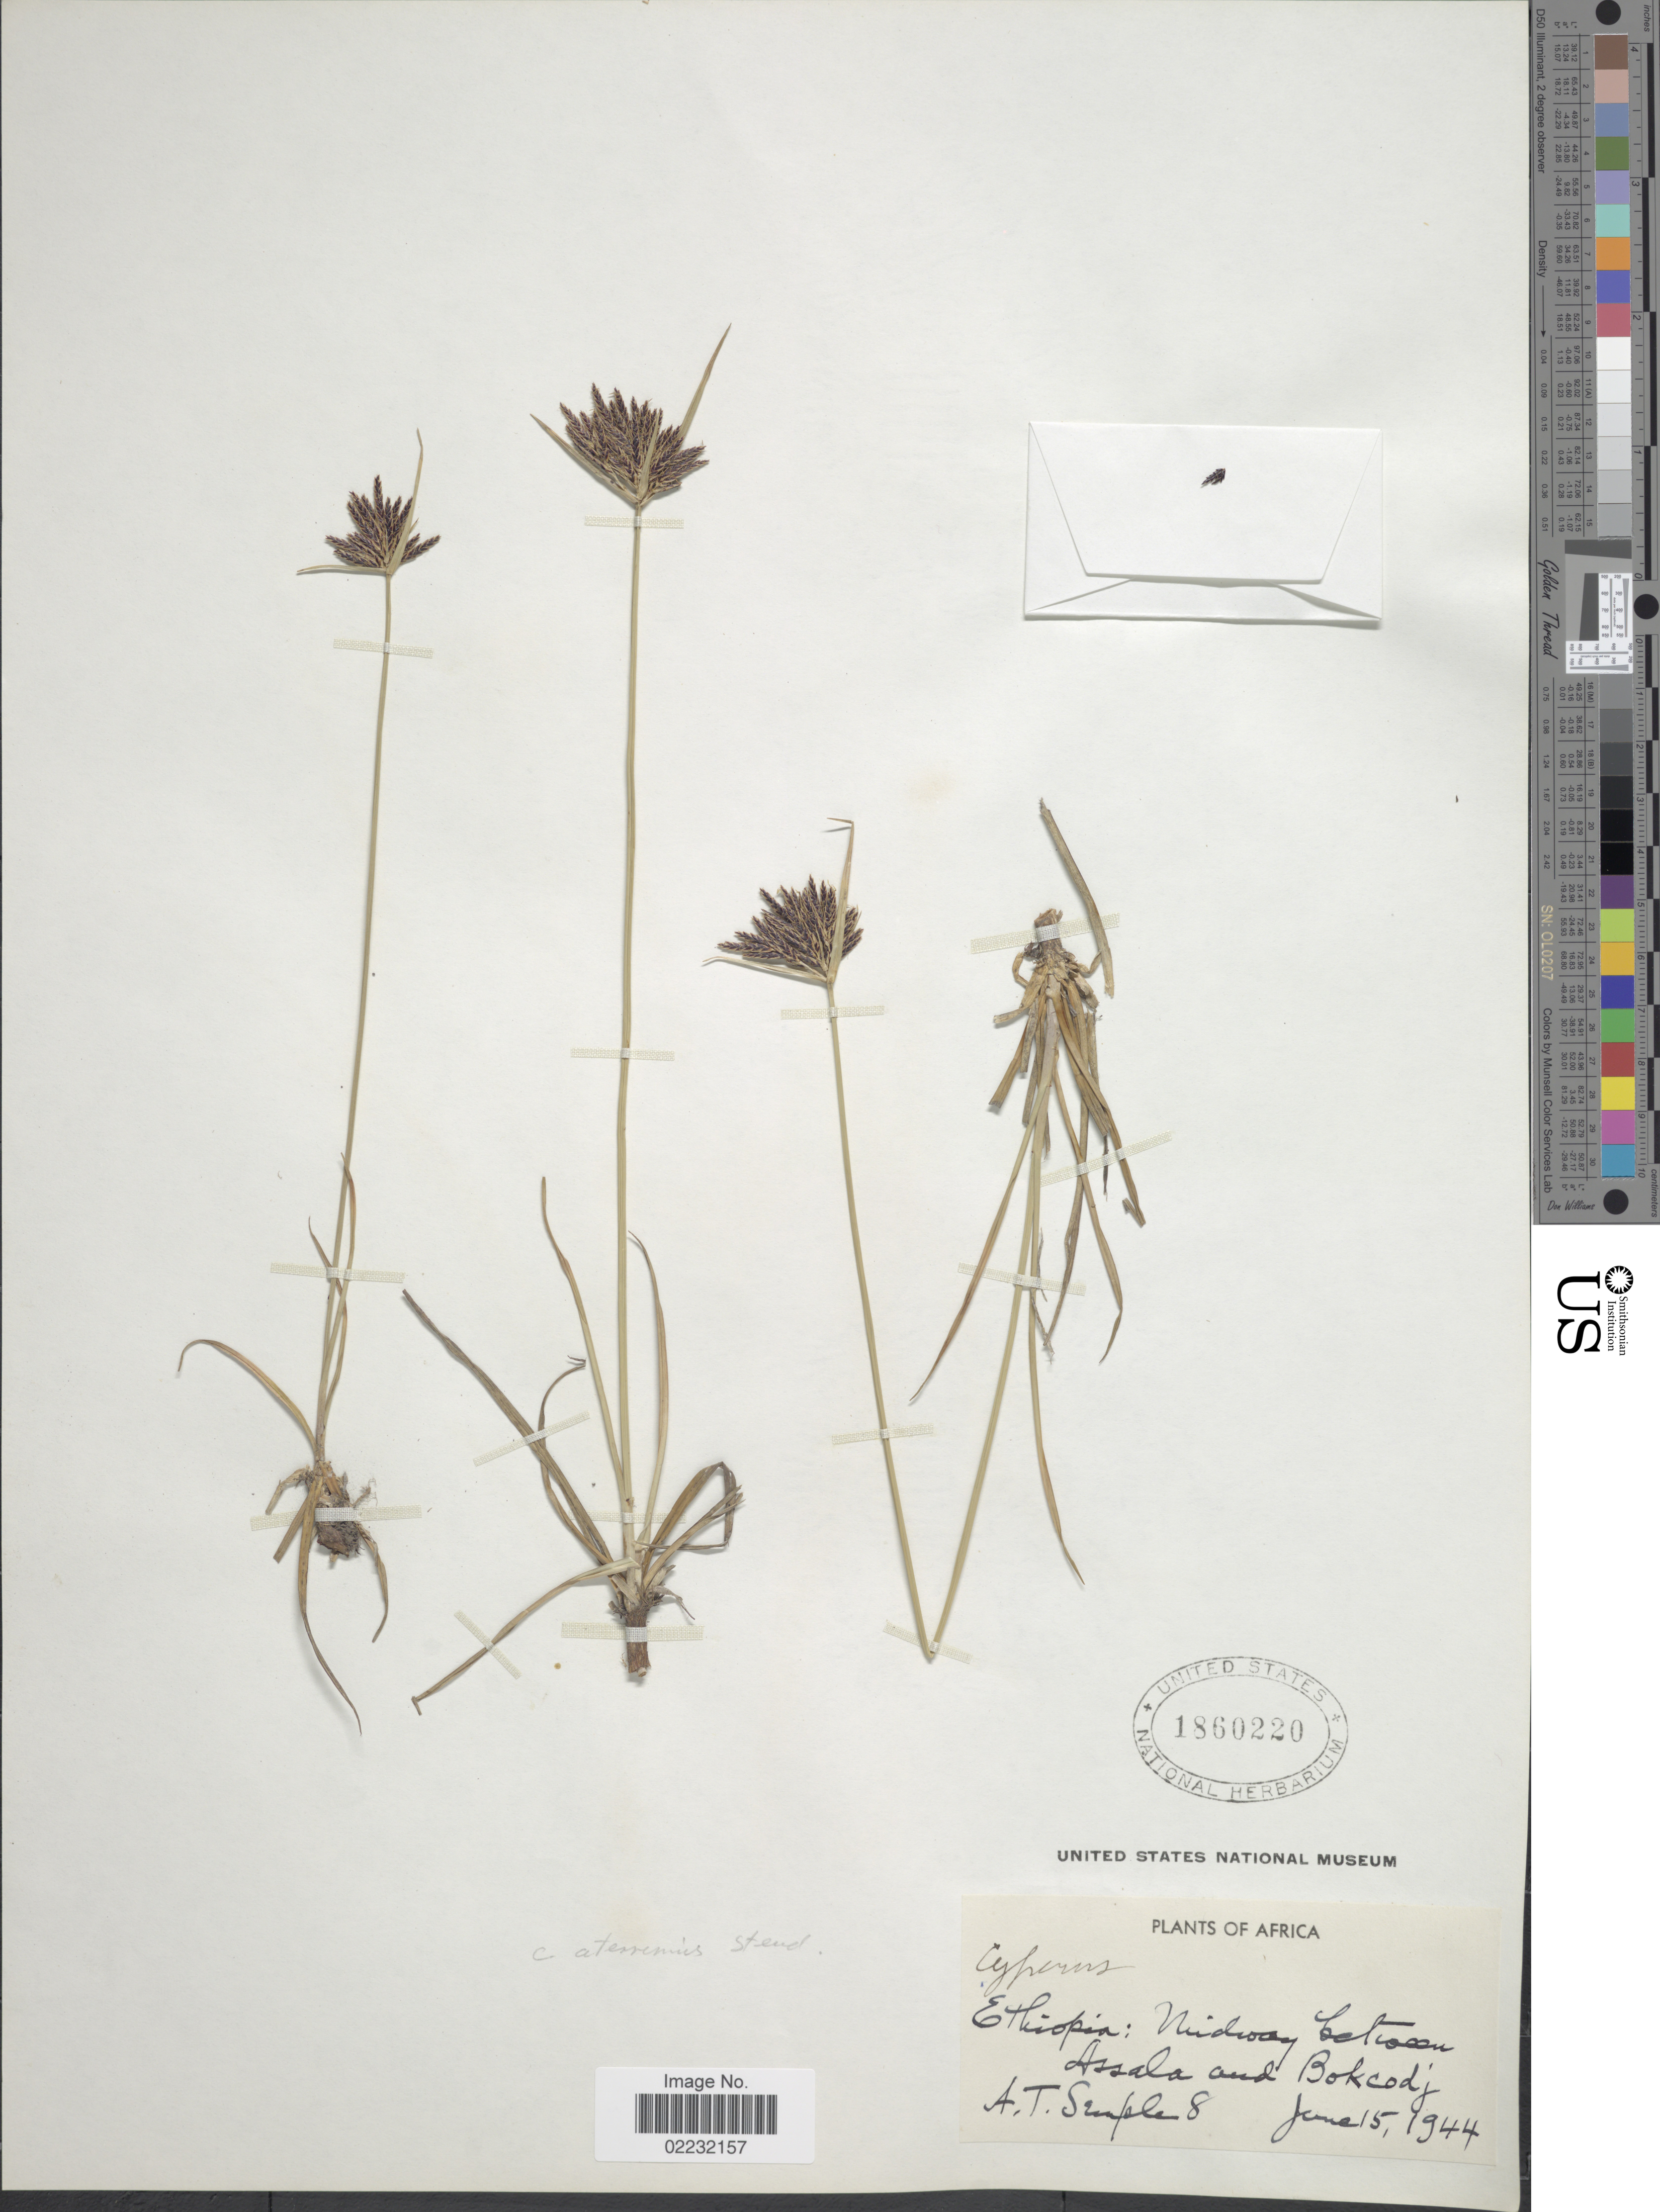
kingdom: Plantae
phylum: Tracheophyta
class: Liliopsida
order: Poales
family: Cyperaceae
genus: Cyperus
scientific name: Cyperus rigidifolius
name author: Steud.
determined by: Strong, Mark T., (BOT), Smithsonian Institution - National Museum of Natural History (UNITED STATES)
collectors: A. Semple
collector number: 8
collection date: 1944-06-15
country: Ethiopia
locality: Midway between Assala and Bokcodj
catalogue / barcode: US 1860220